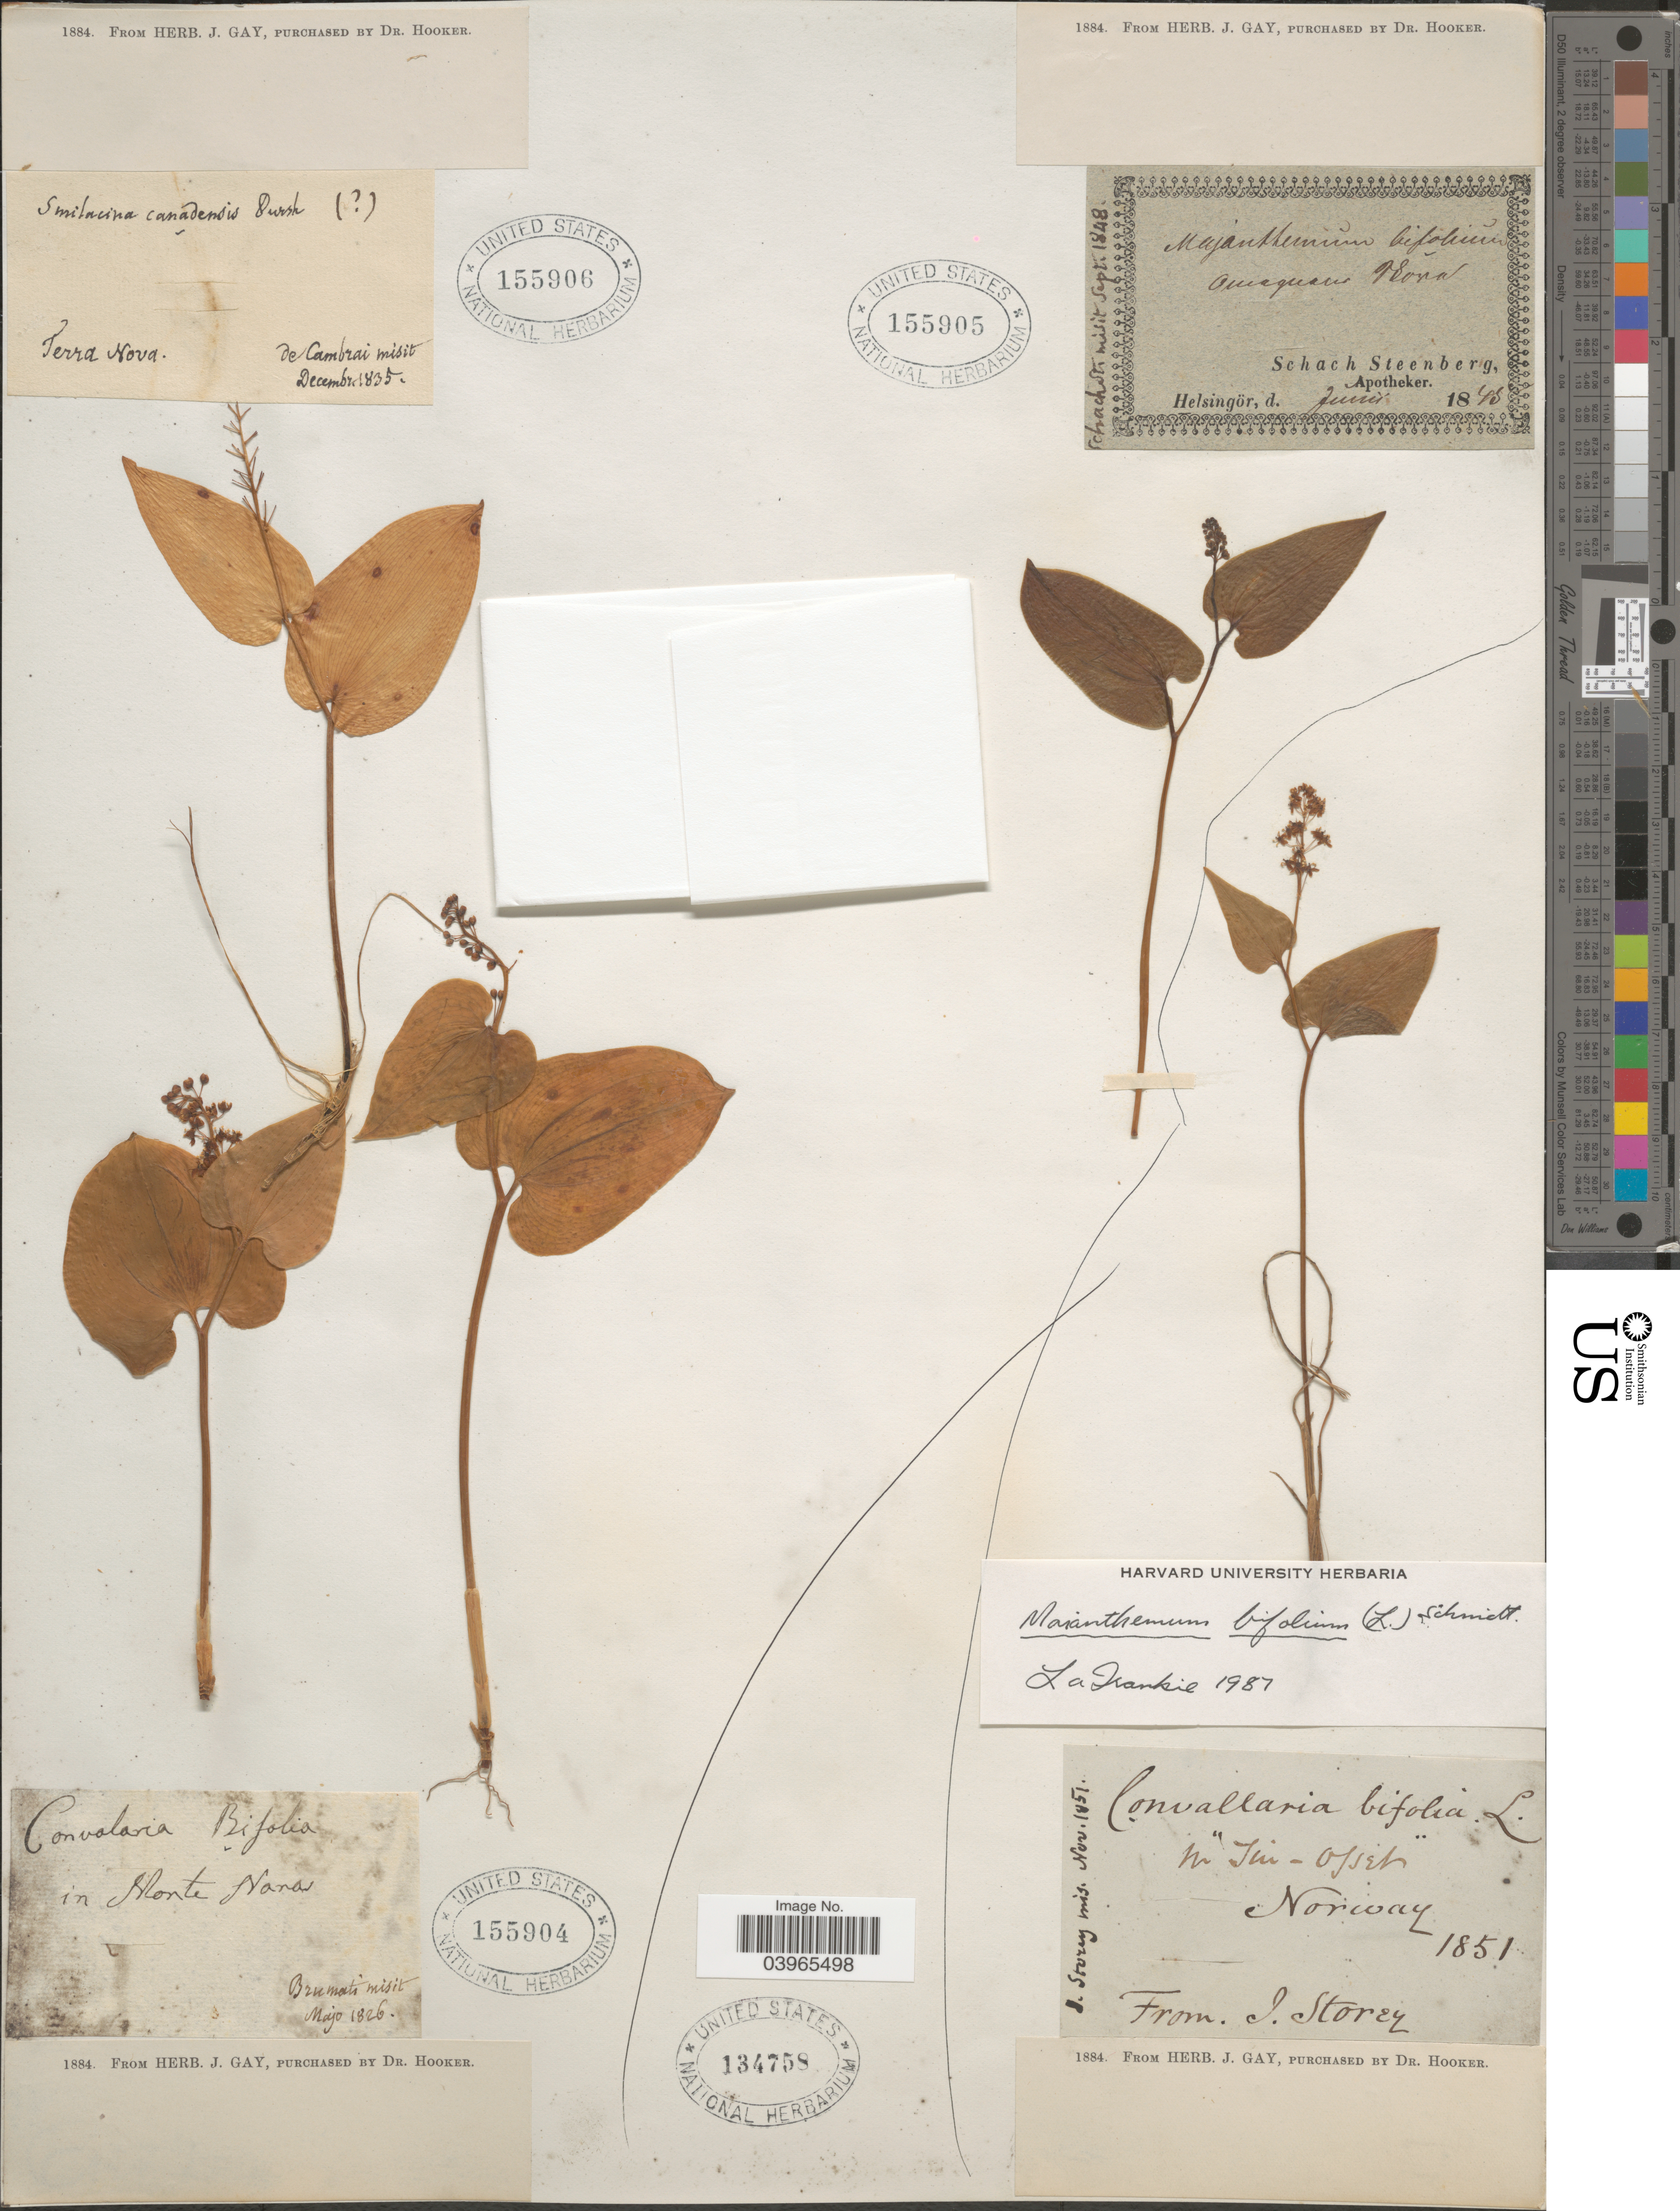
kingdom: Plantae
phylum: Tracheophyta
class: Liliopsida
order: Asparagales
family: Asparagaceae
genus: Maianthemum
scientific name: Maianthemum bifolium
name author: (L.) F.W. Schmidt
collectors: ex herb. J. Gay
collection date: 1845-06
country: Denmark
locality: Amaquaw. [interpreted] Schach Steenberg, Apotheker. Helsingör.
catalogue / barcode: US 155905-2